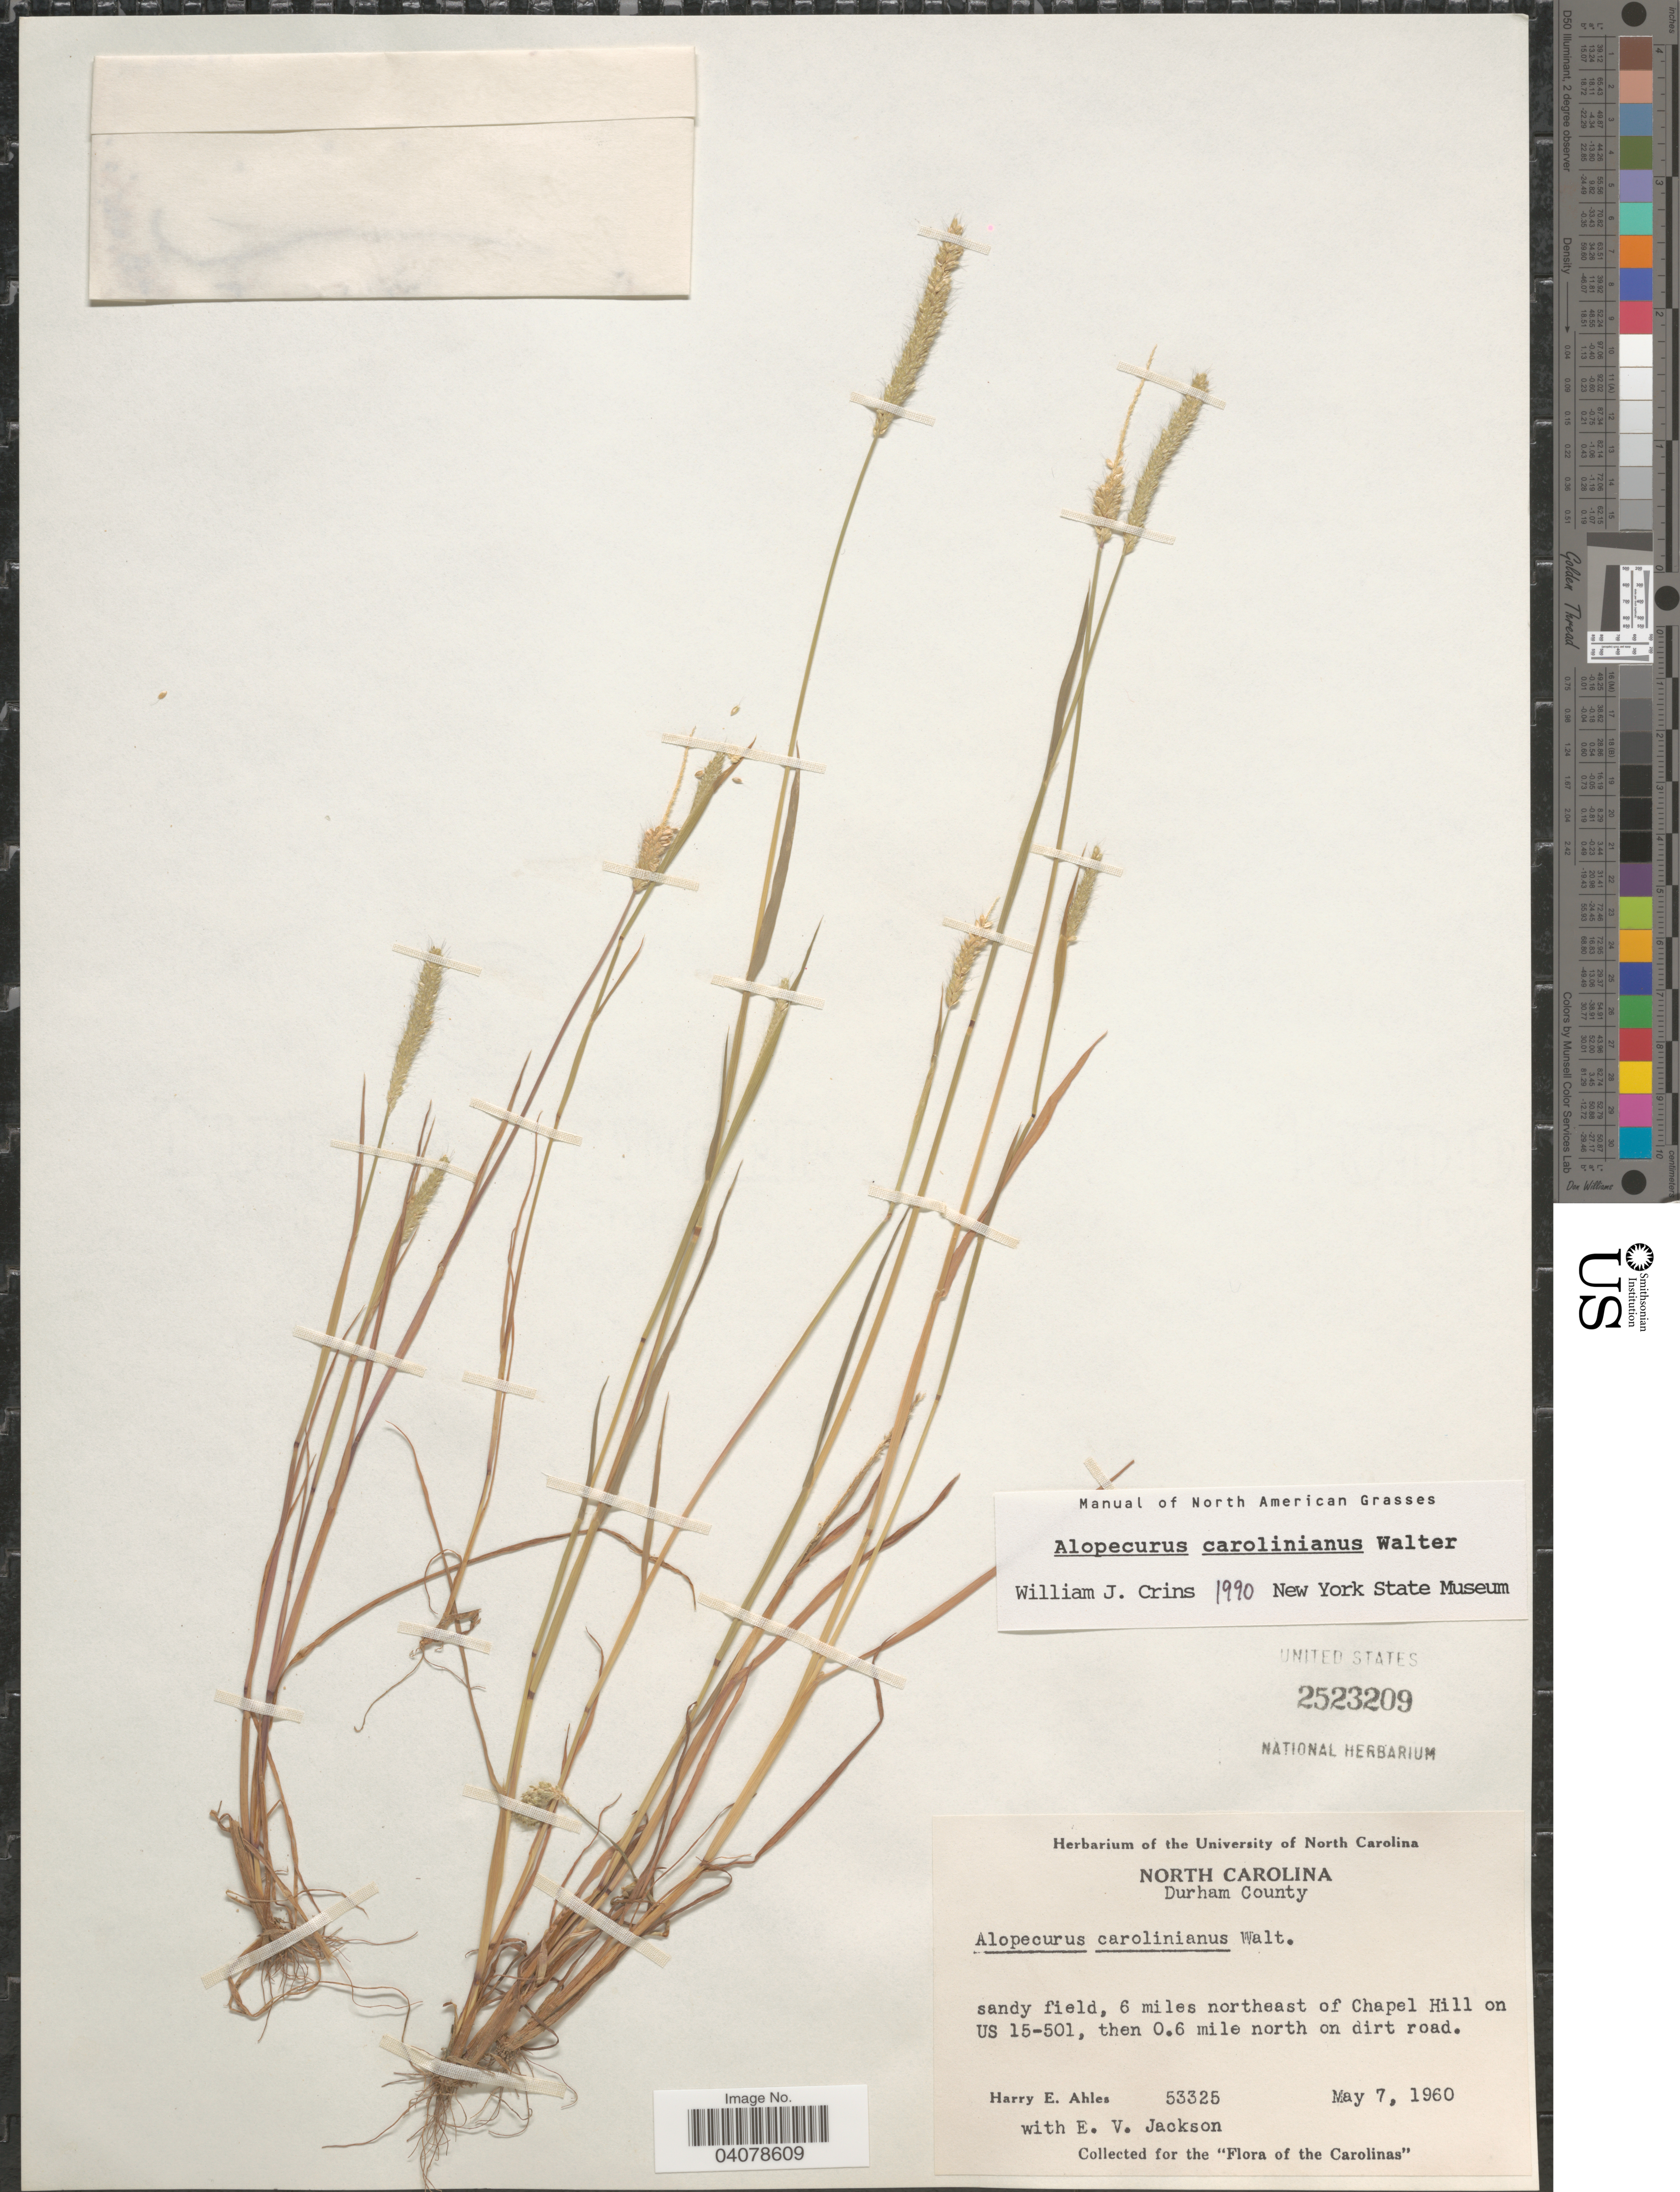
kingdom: Plantae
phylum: Tracheophyta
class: Liliopsida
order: Poales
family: Poaceae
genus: Alopecurus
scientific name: Alopecurus carolinianus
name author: Walter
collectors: H. E. Ahles & E. Jackson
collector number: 53325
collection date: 1960-05-07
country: United States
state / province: North Carolina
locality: Durham County. Sandy field, 6 miles northeast of Chapel Hill on US 15-501, then 0.6 mile north of dirt road.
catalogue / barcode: US 2523209